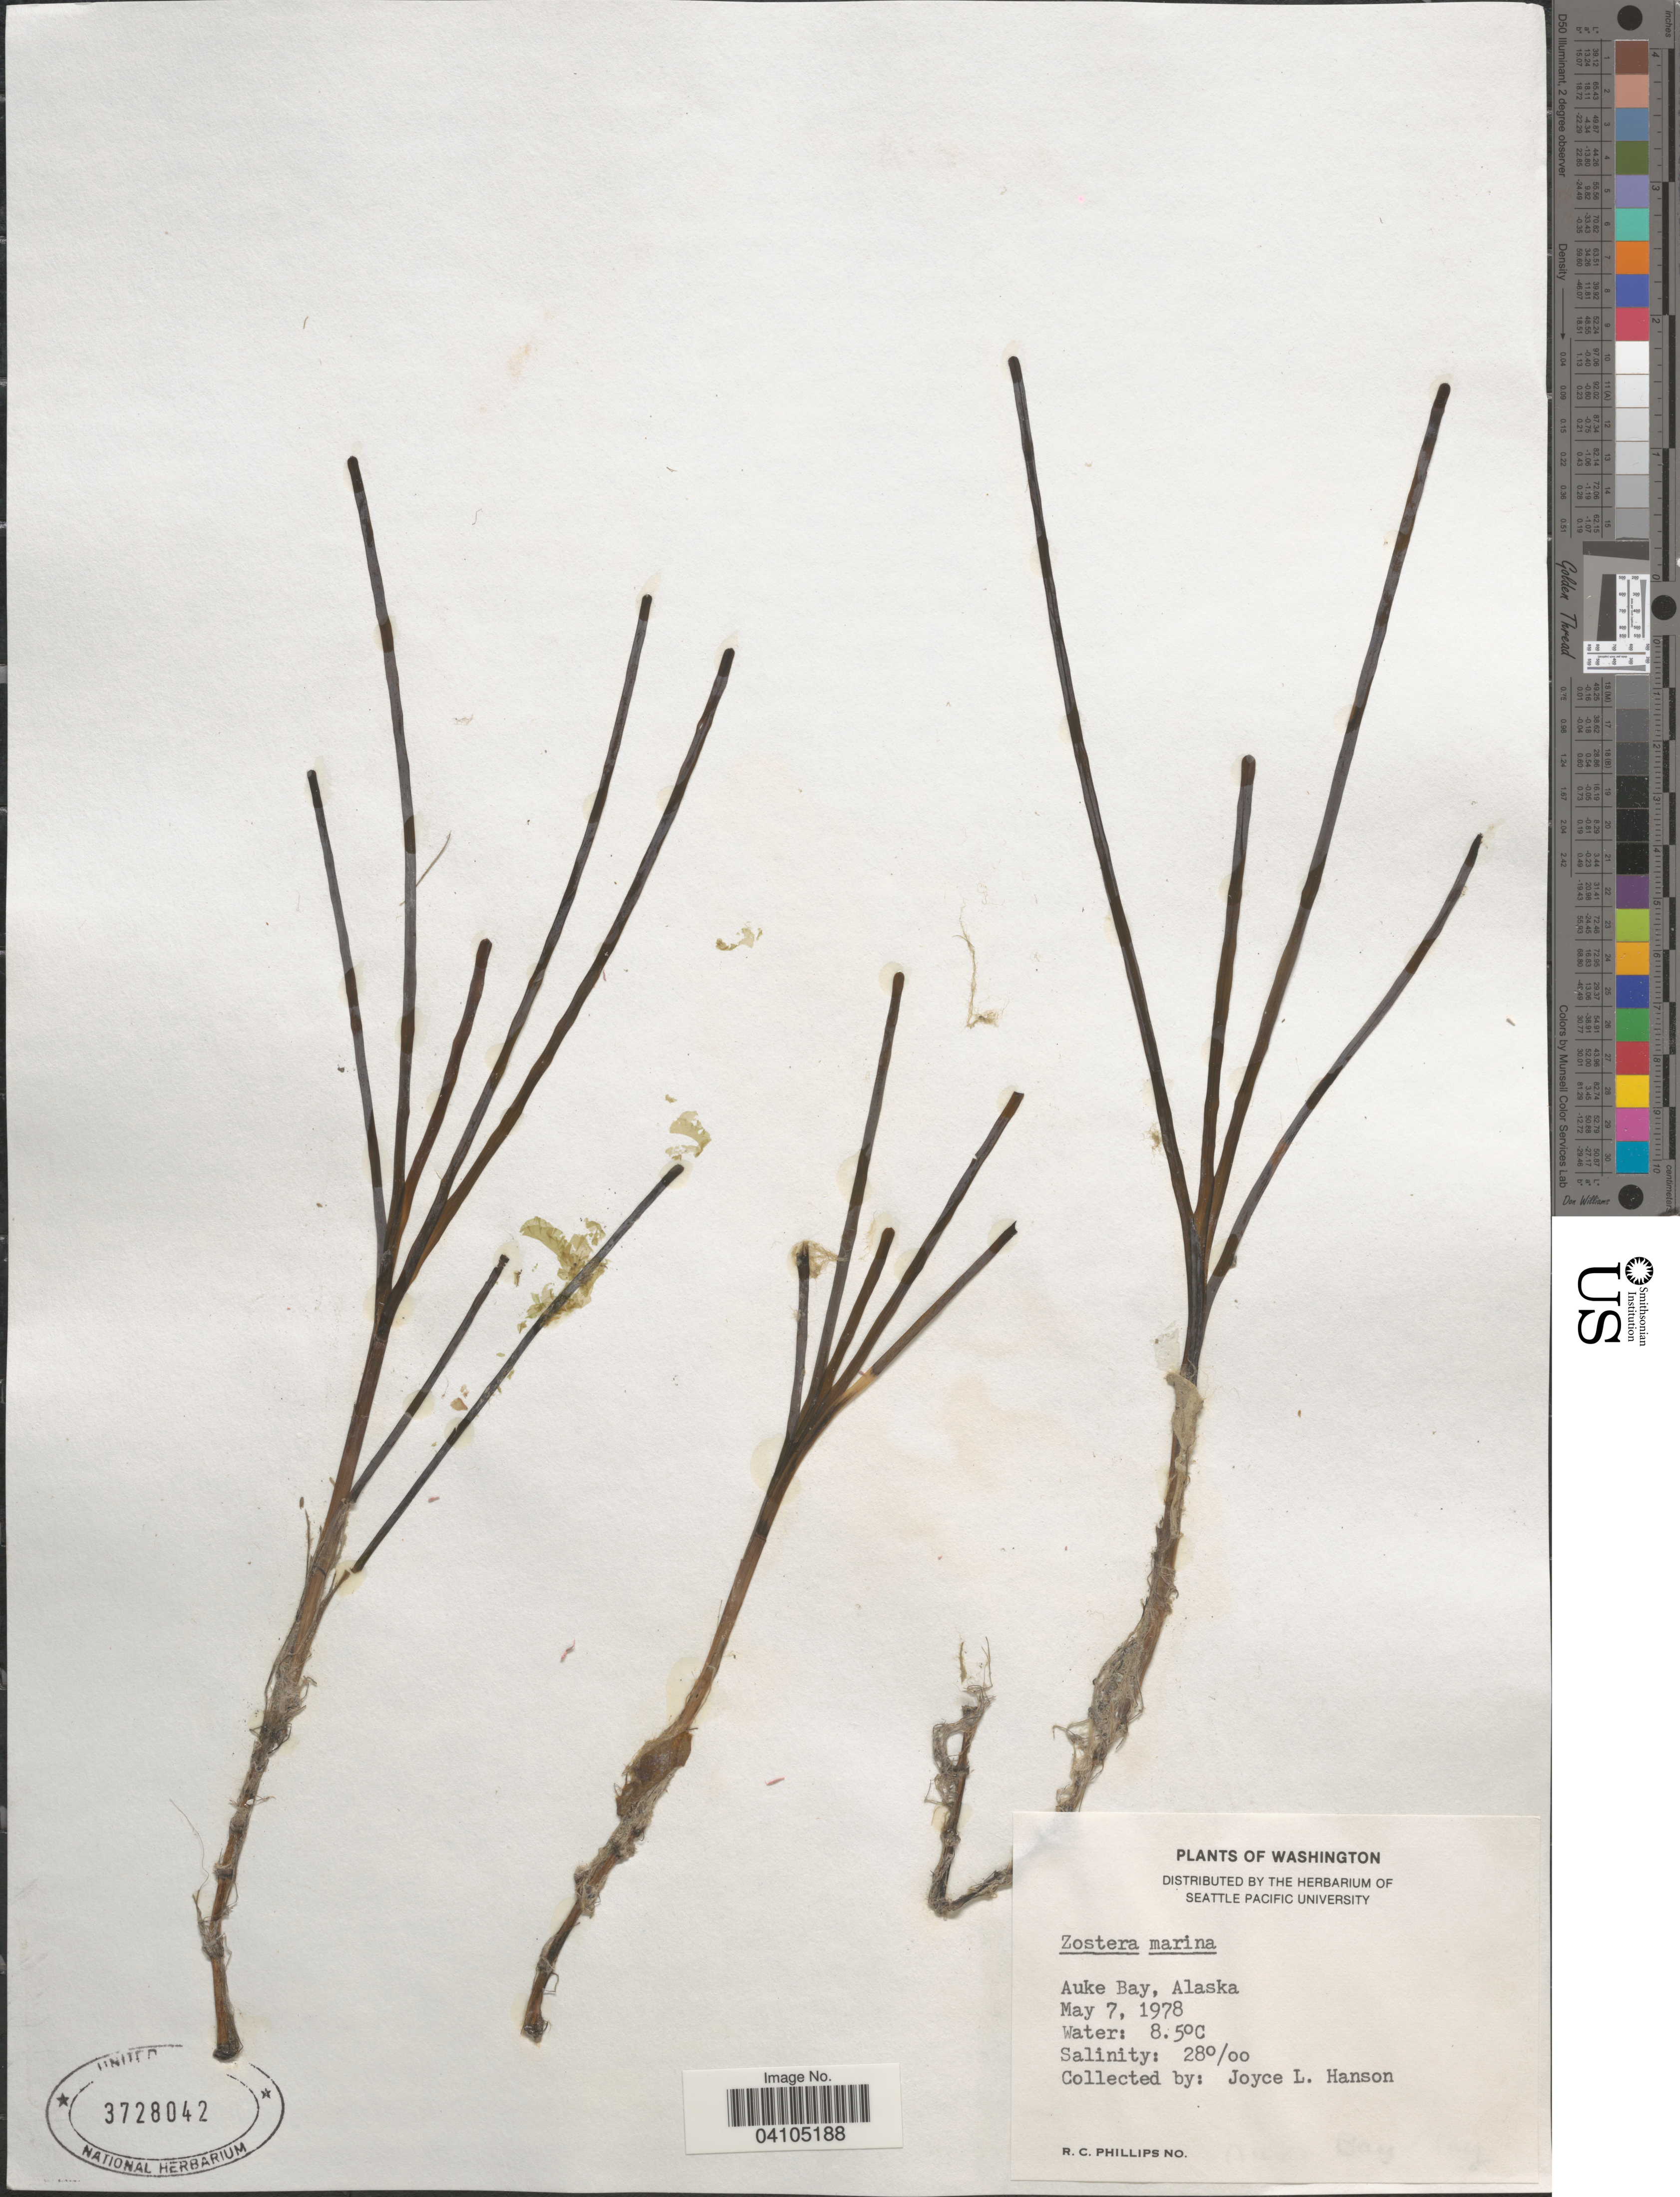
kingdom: Plantae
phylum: Tracheophyta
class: Liliopsida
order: Alismatales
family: Zosteraceae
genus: Zostera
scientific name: Zostera marina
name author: L.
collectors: J. Hanson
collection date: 1978-05-07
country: United States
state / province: Alaska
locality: Auke Bay.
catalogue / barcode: US 3728042